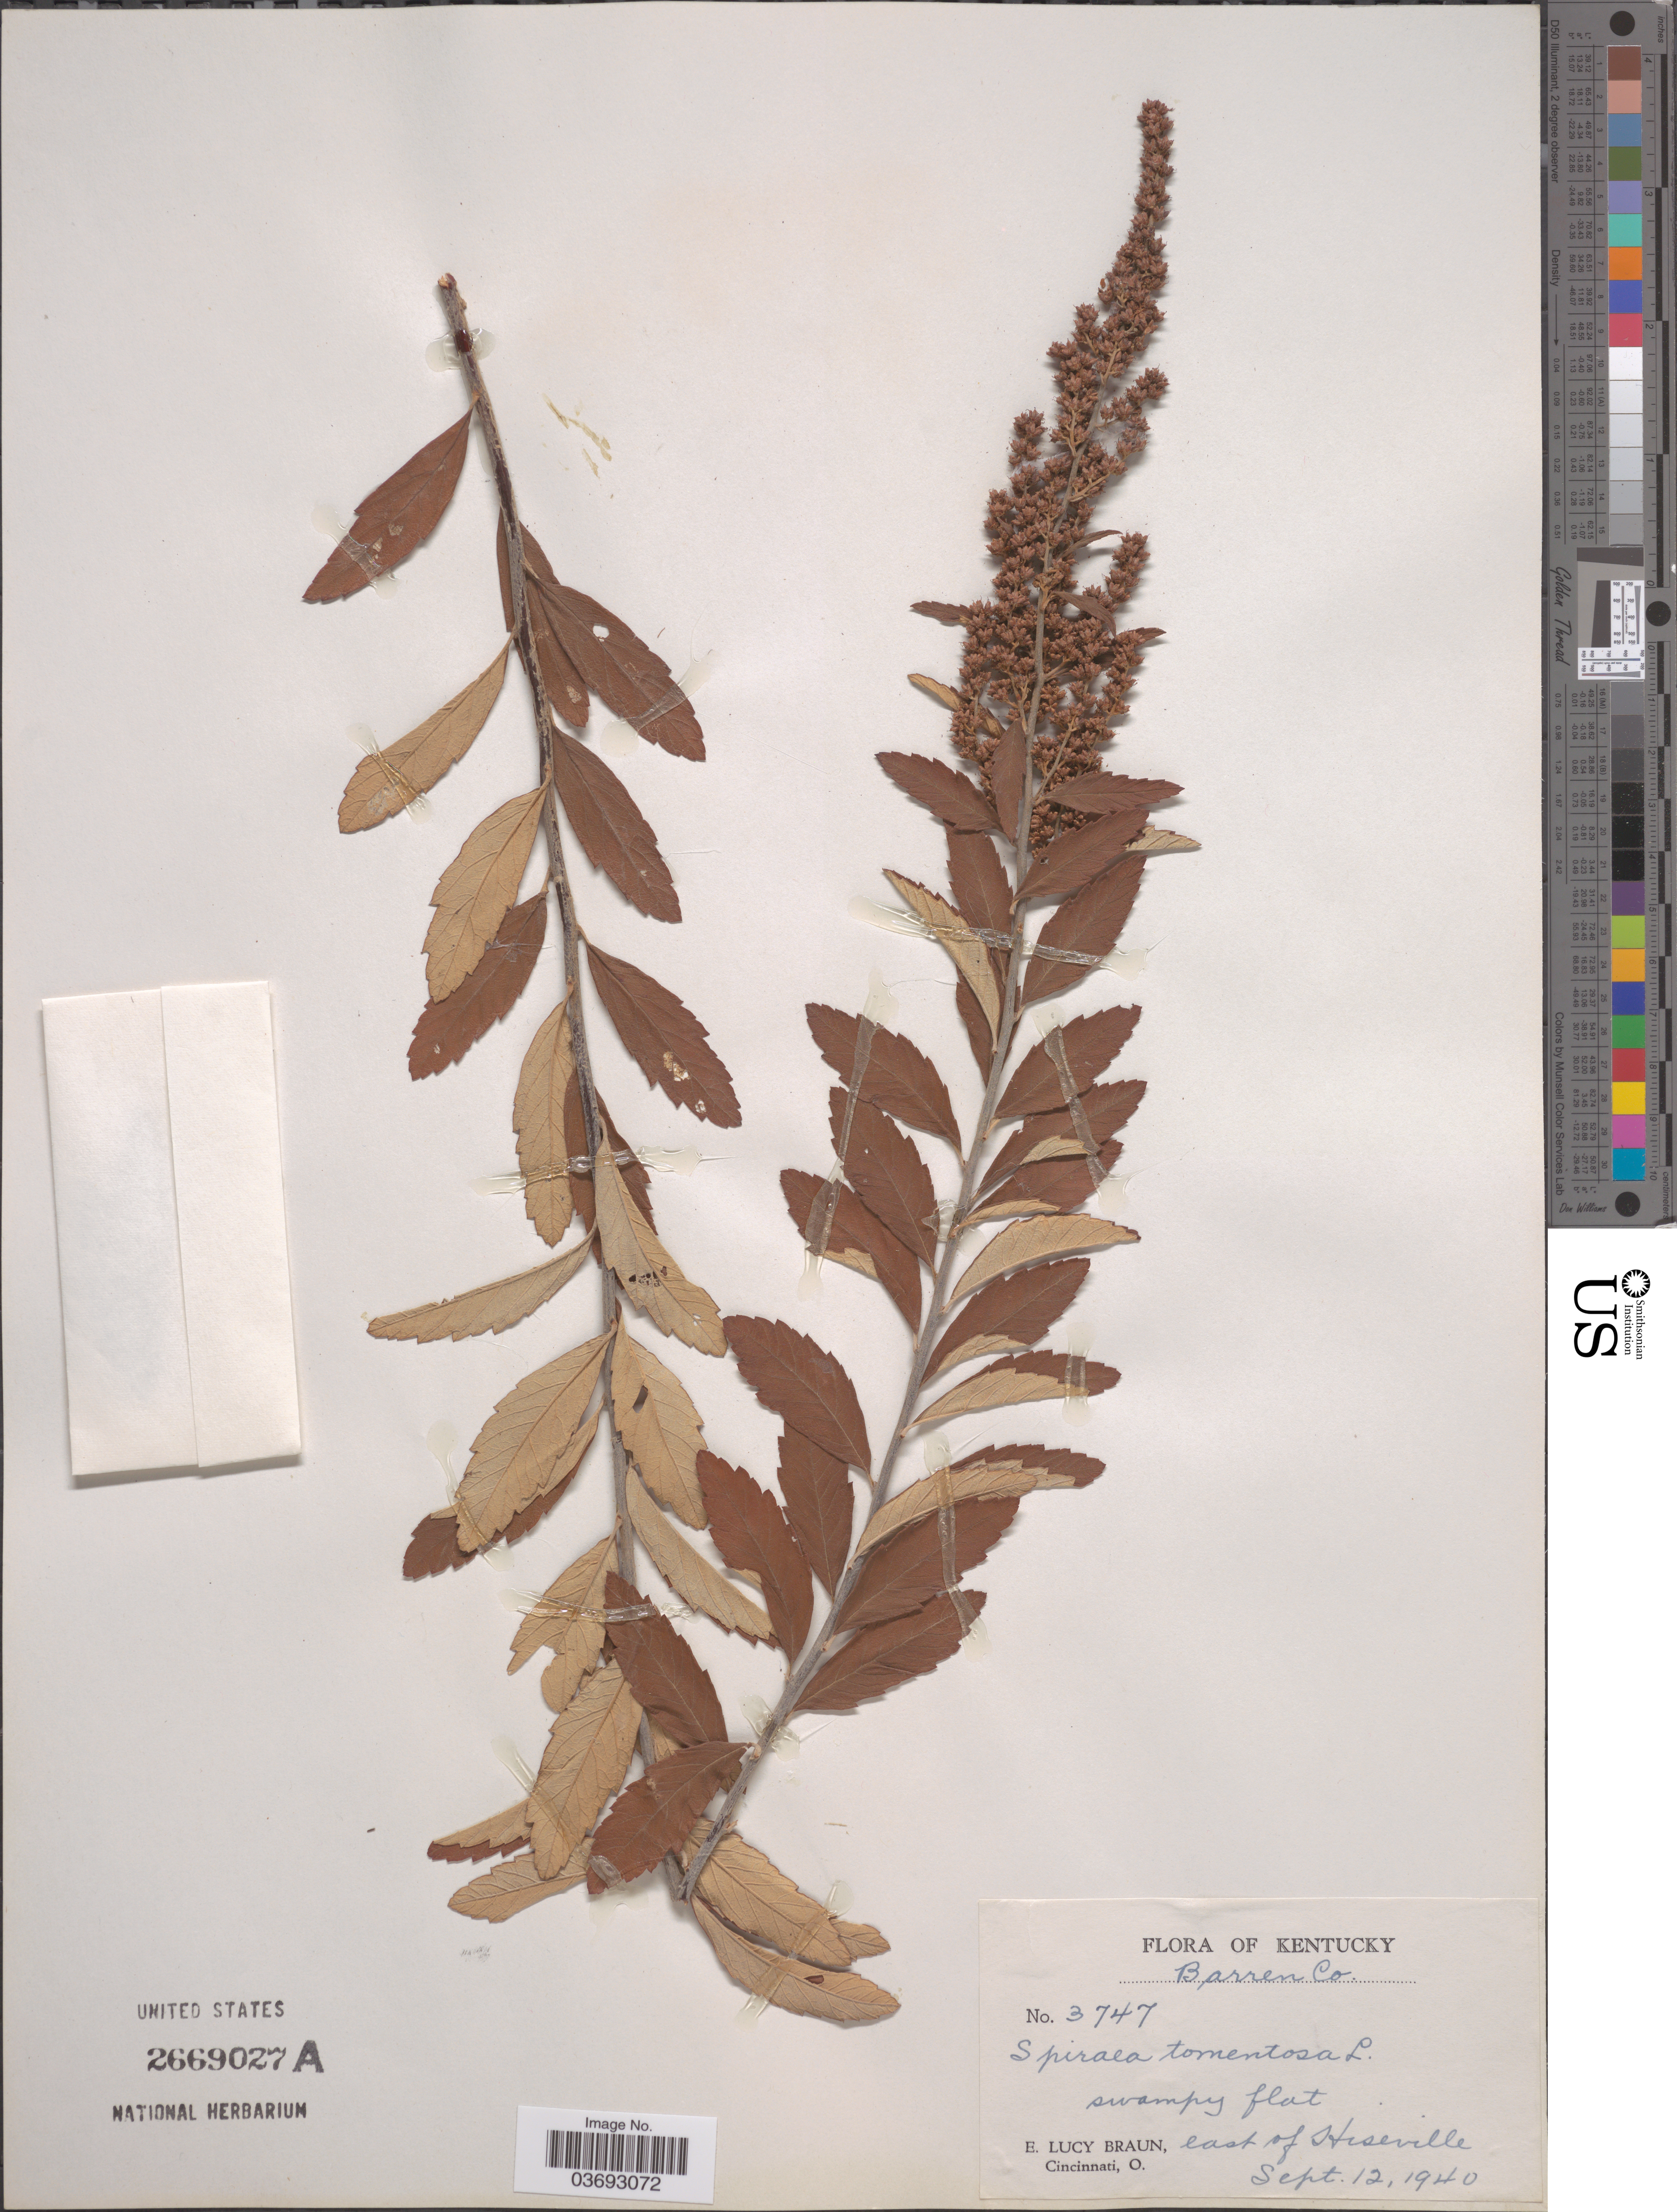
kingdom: Plantae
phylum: Tracheophyta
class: Magnoliopsida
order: Rosales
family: Rosaceae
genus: Spiraea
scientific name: Spiraea tomentosa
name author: L.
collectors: E. L. Braun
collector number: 3747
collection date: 1940-09-12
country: United States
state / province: Kentucky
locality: Barren Co. East of Hiseville.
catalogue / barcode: US 2669027A